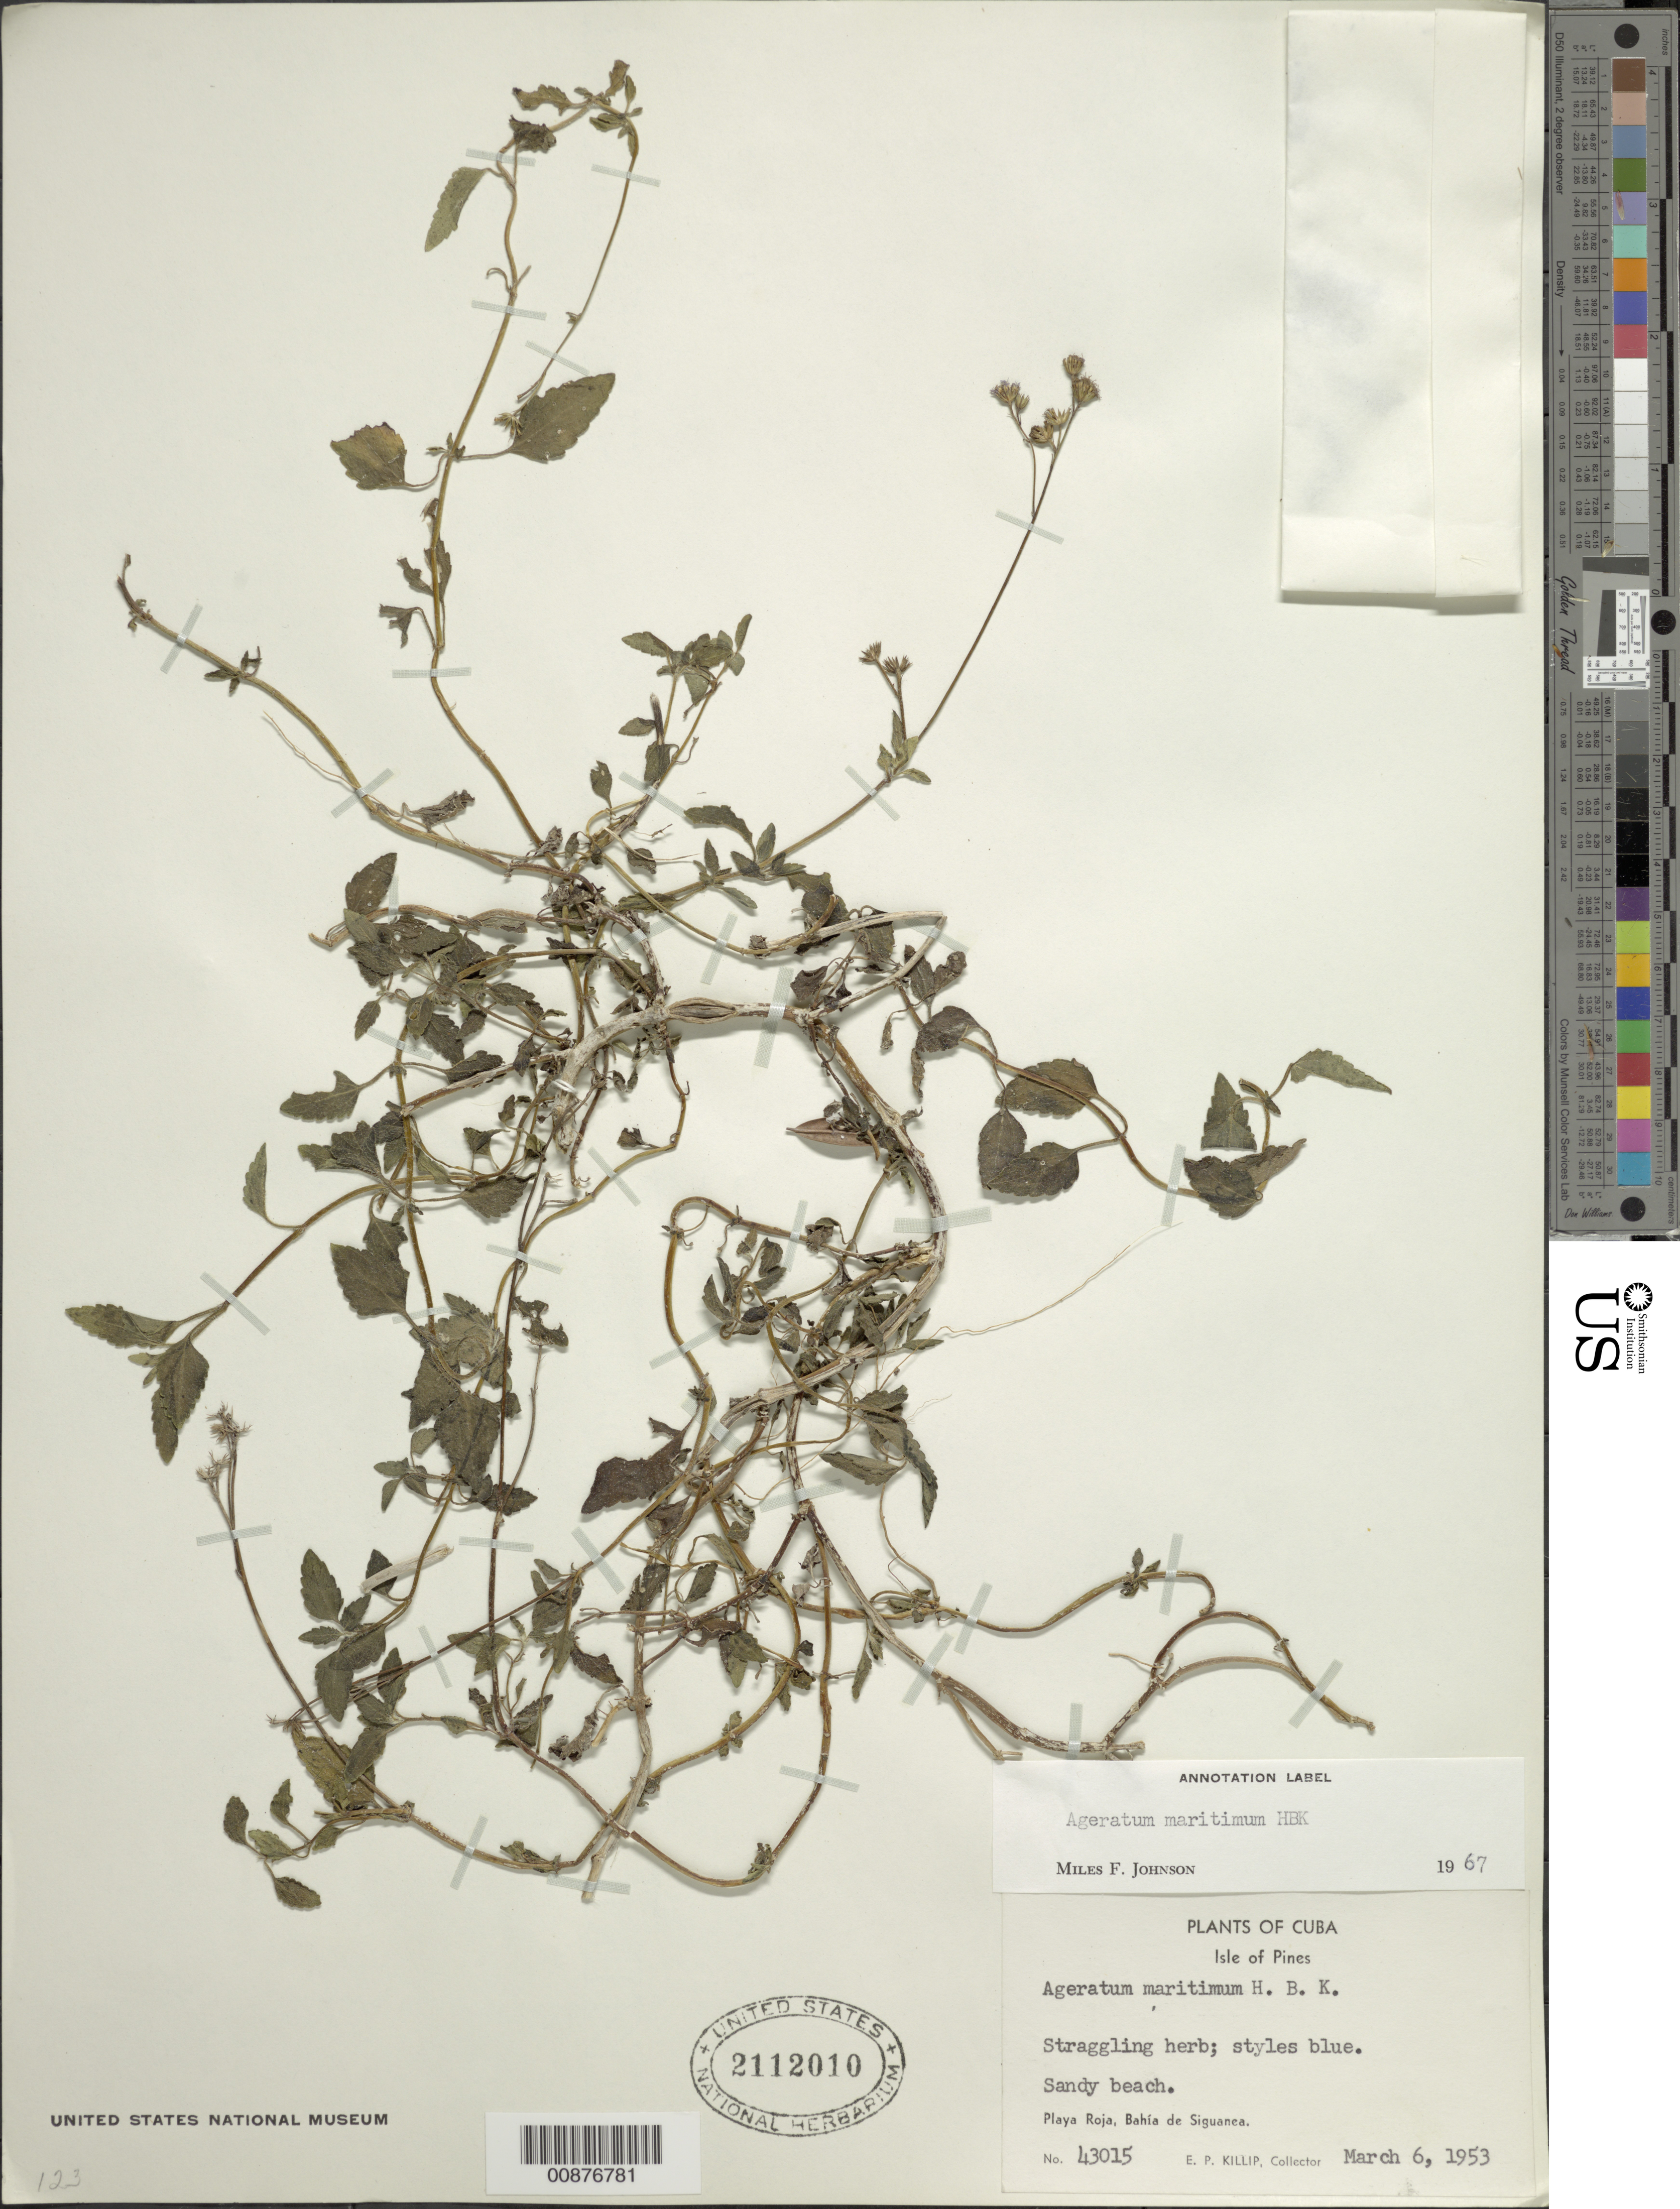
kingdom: Plantae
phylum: Tracheophyta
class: Magnoliopsida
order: Asterales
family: Asteraceae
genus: Ageratum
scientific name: Ageratum maritimum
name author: Kunth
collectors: E. P. Killip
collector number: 43015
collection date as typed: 06 Mar 1953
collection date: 1953-03-06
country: Cuba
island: Isla de la Juventud (Isle of Pines)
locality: Playa Roja, Bahía de Siguanea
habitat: Sandy beach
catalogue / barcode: US 2112010